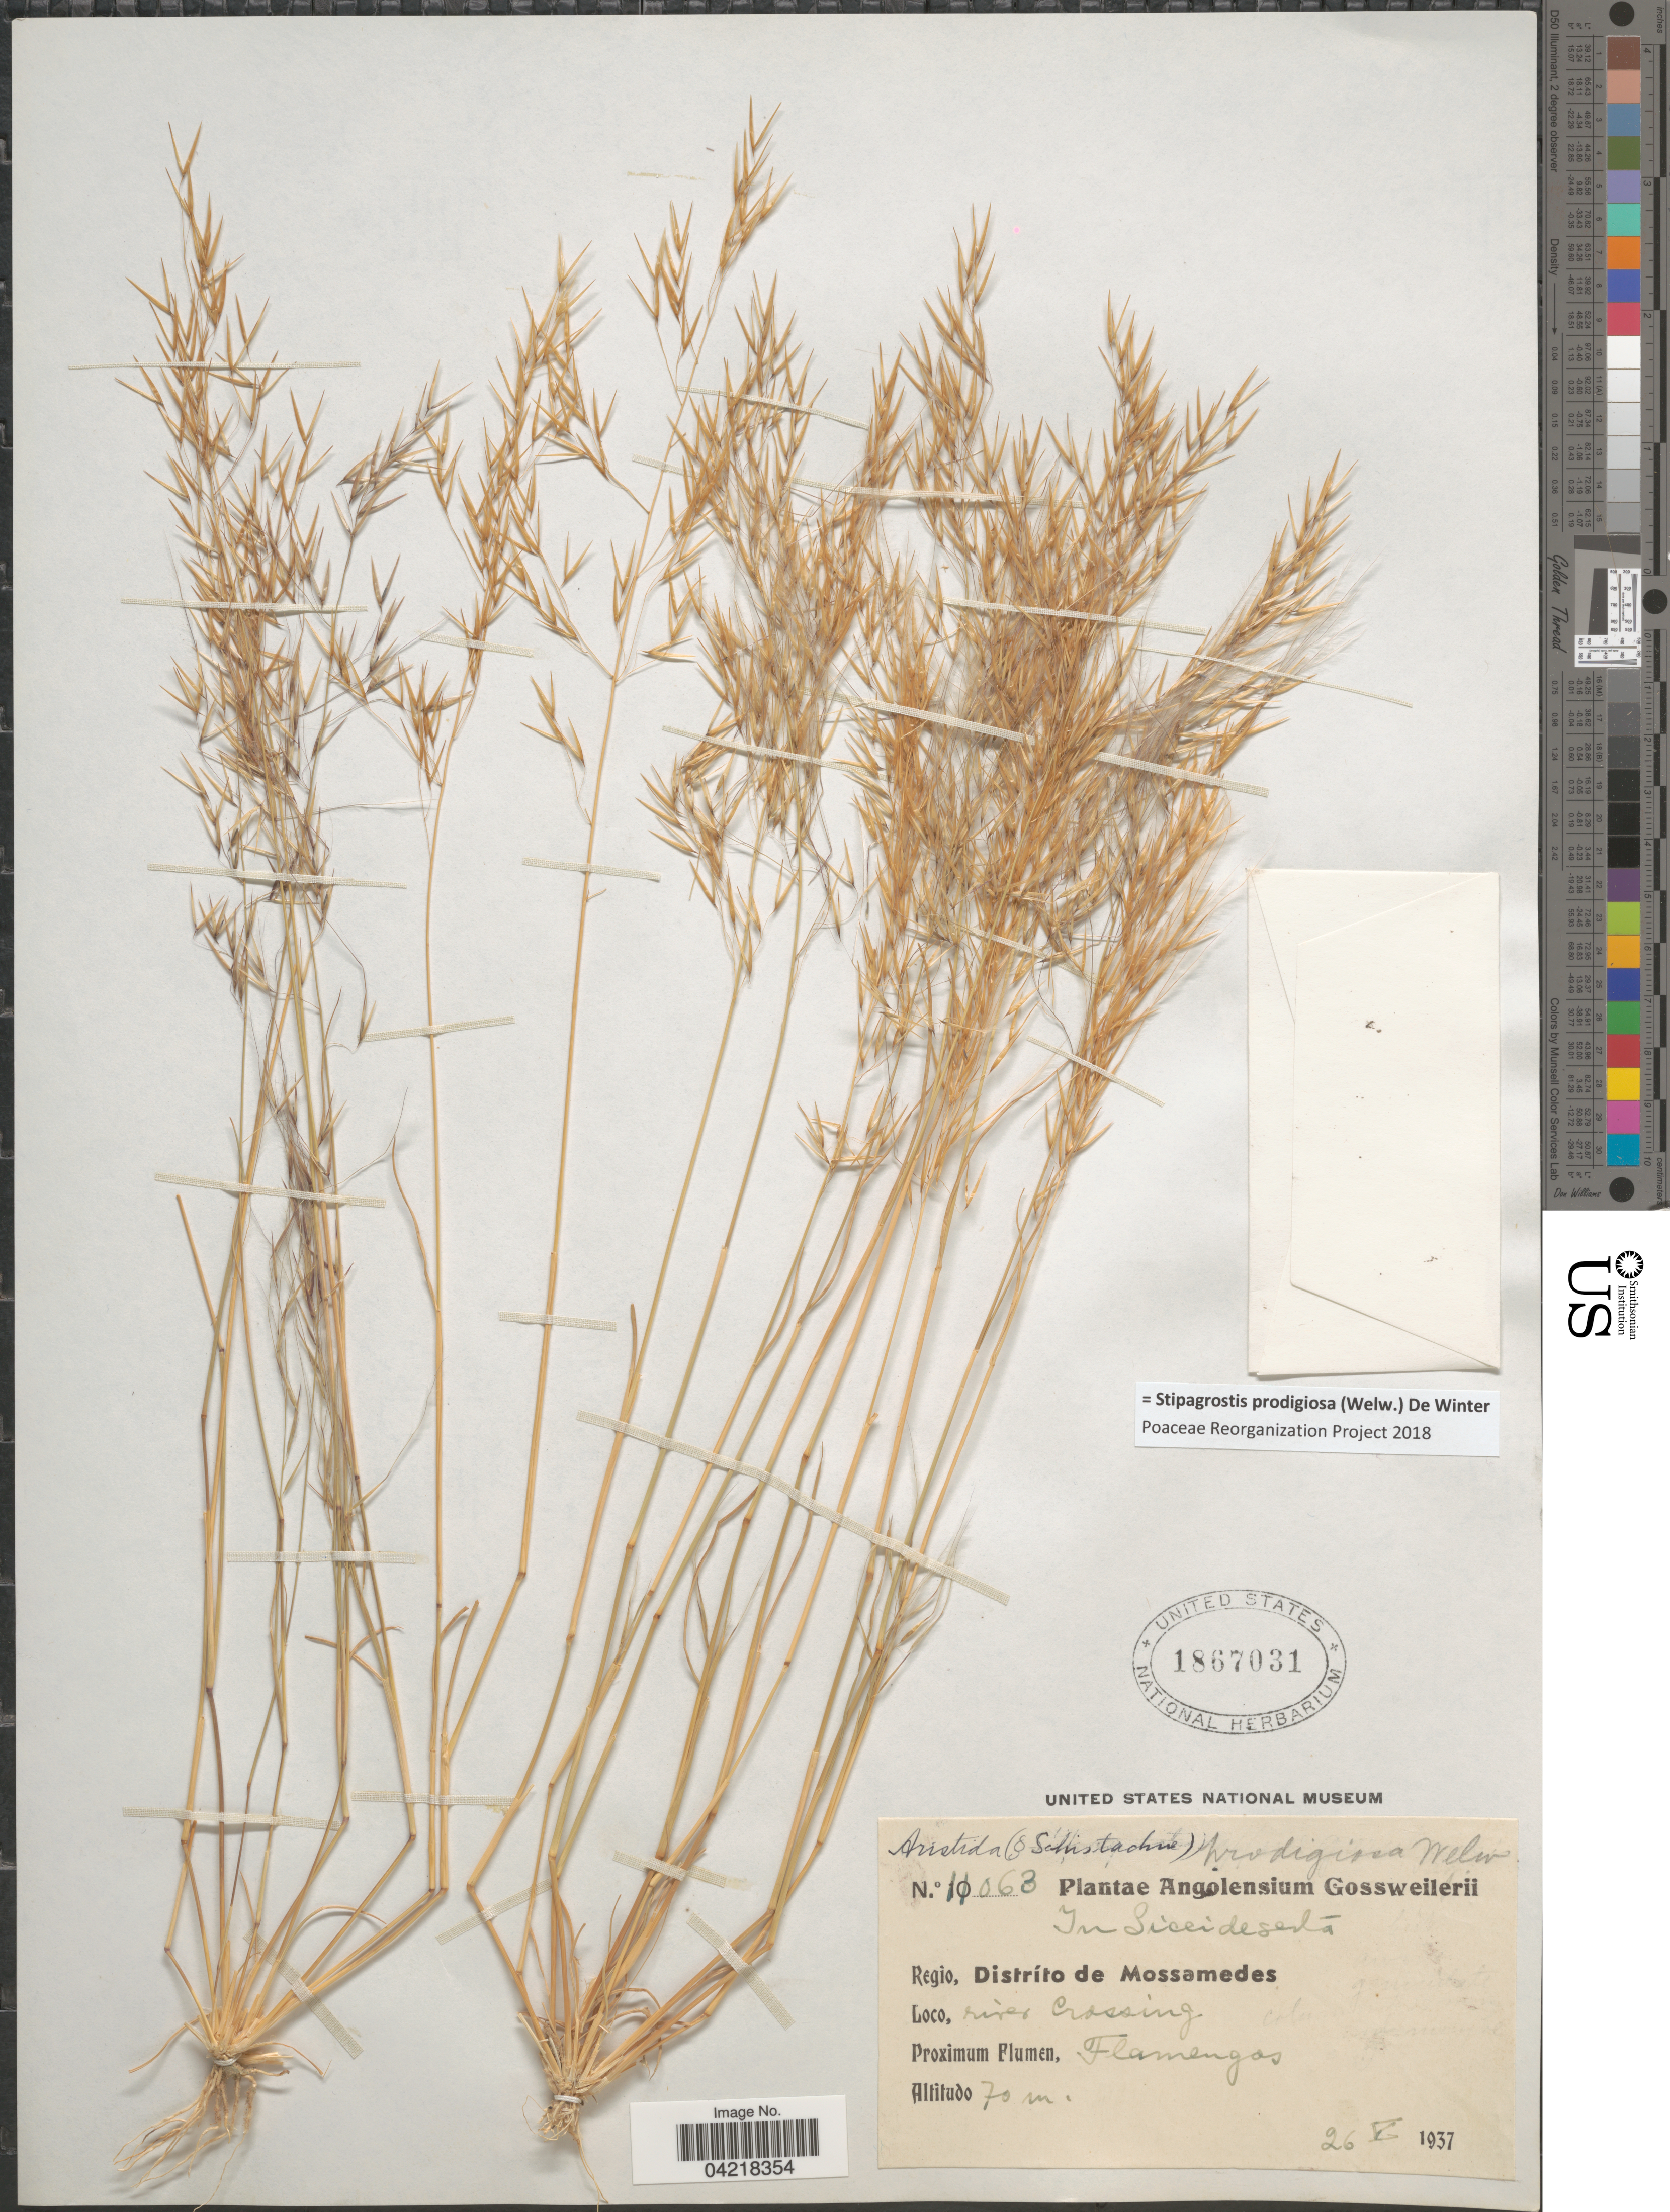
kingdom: Plantae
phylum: Tracheophyta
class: Liliopsida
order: Poales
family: Poaceae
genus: Stipagrostis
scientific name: Stipagrostis prodigiosa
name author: (Welw.) De Winter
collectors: Gossweiler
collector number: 11063*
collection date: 1937-05-26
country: Angola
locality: Angolensium. Regio, Distríto de Mossamedes. River Crossing. Proximum Flumen, Flamengos.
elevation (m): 70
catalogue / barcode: US 1867031